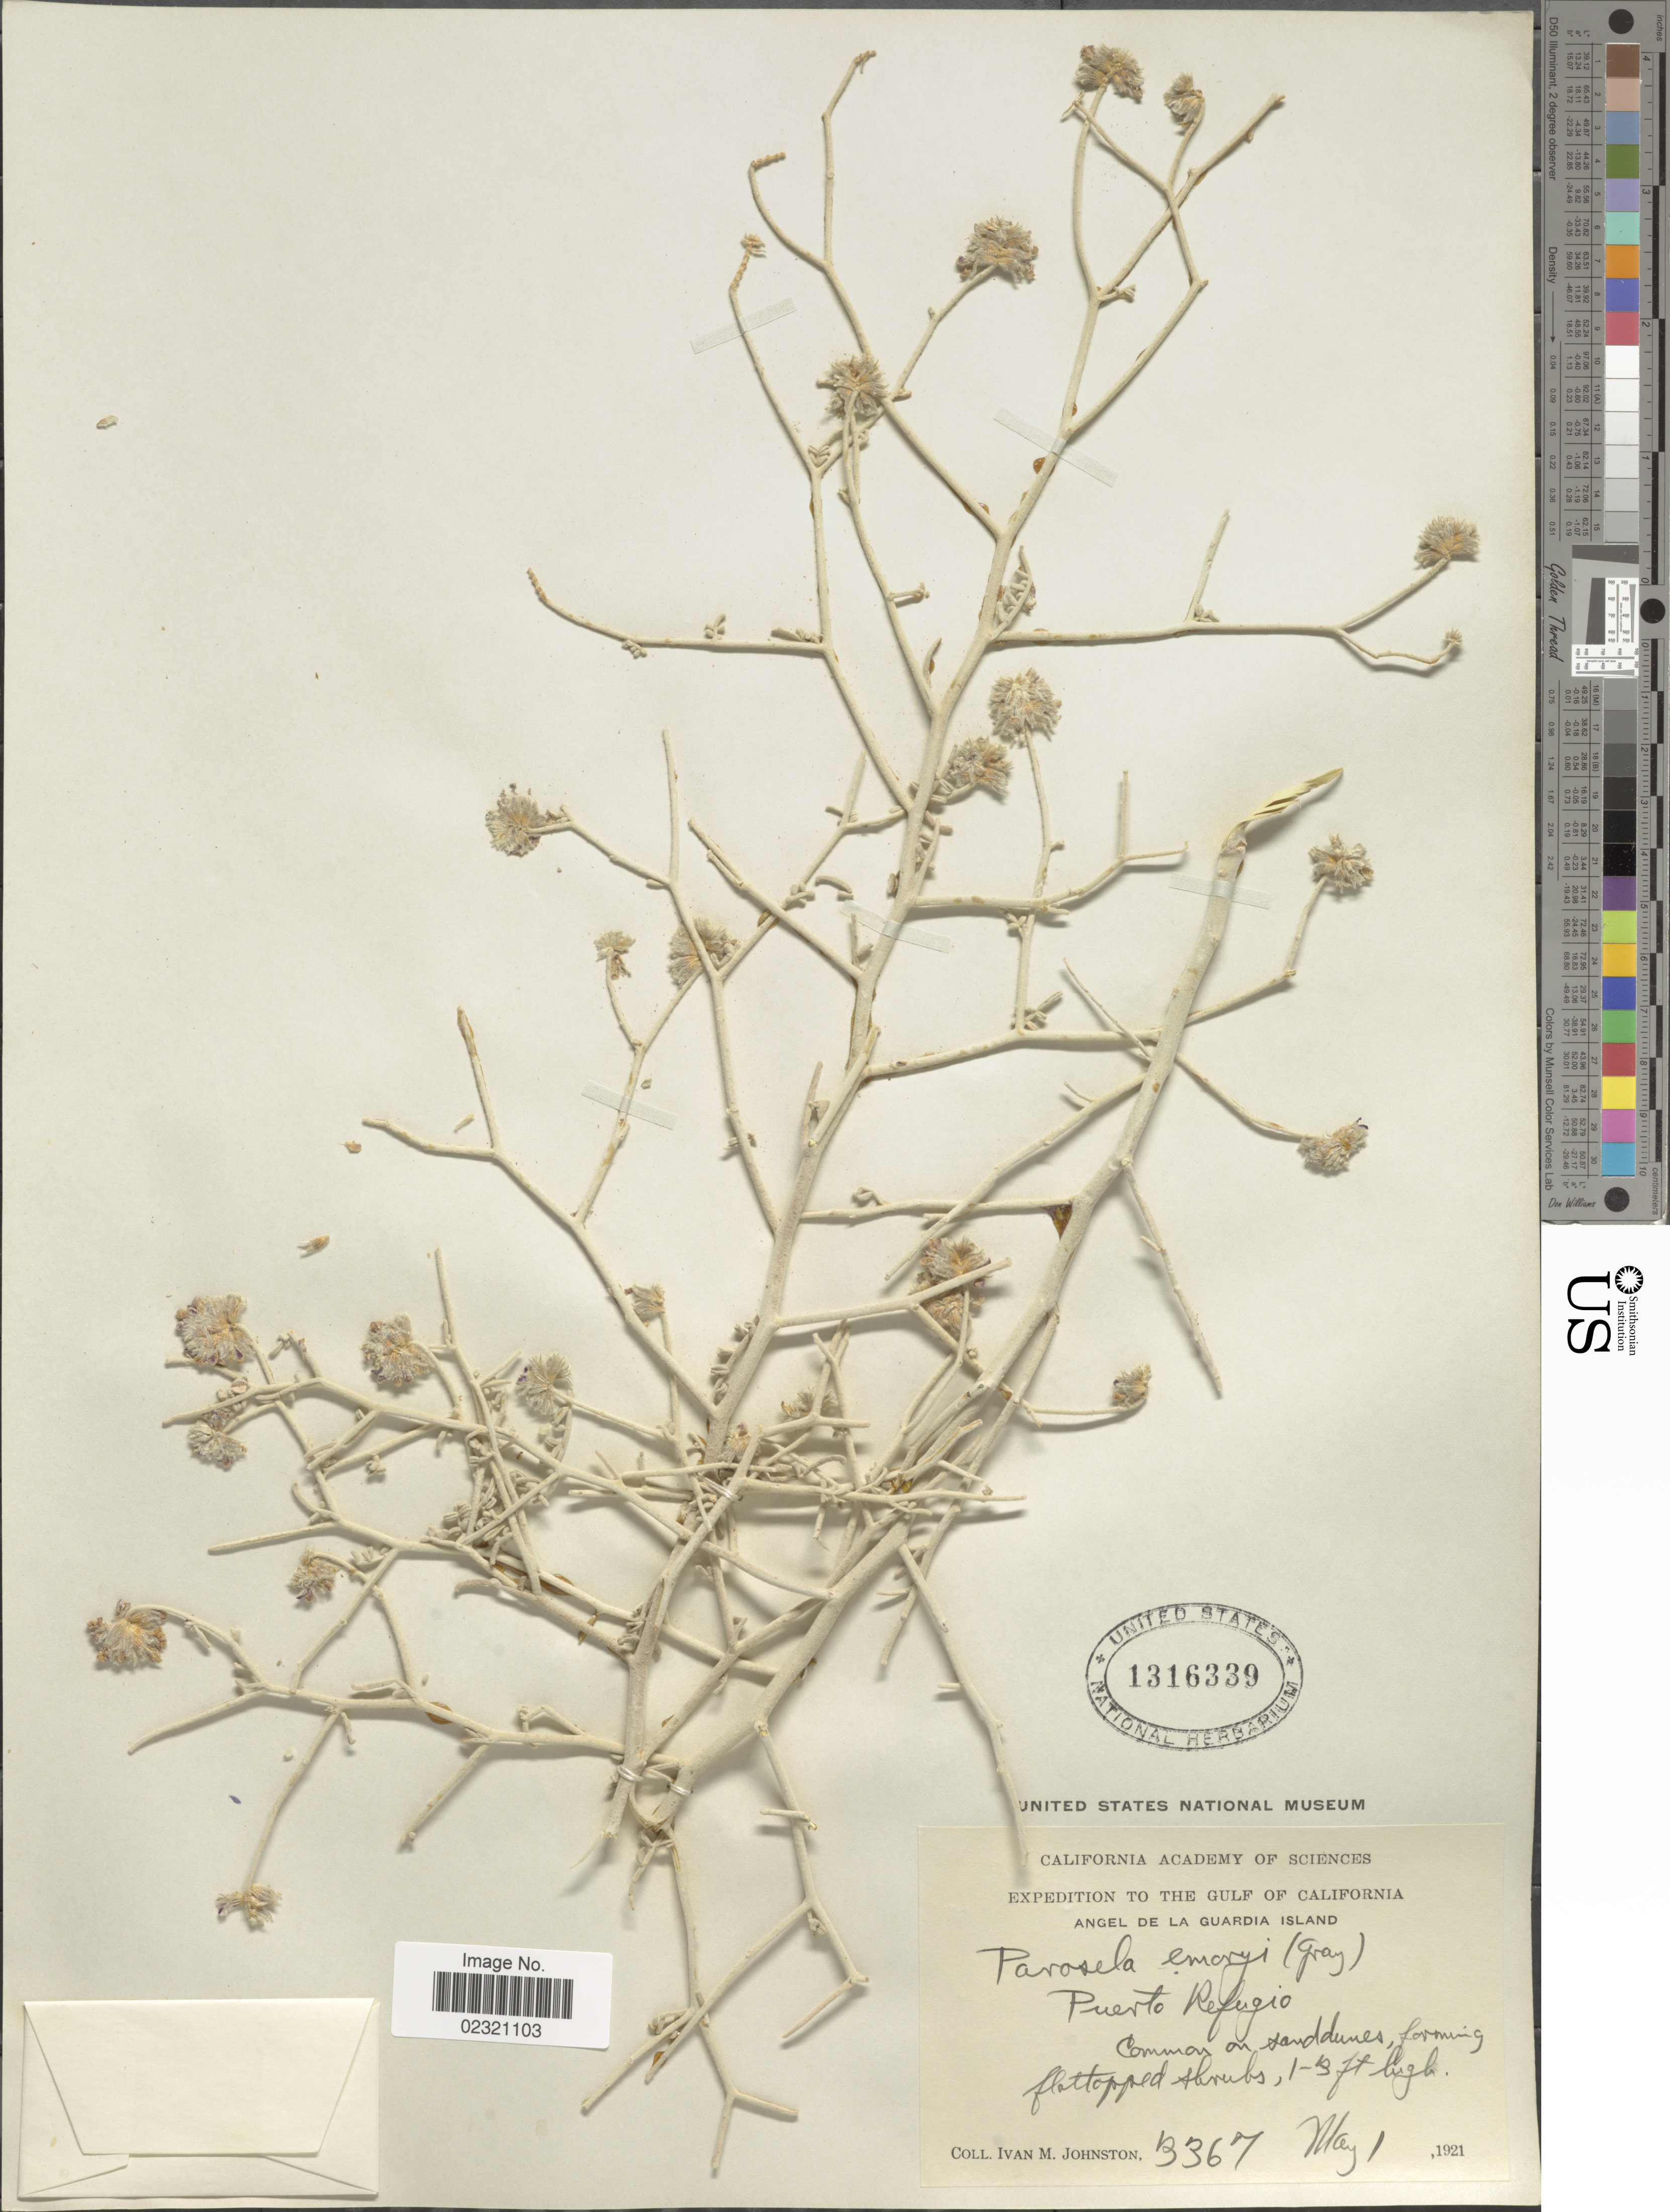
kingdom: Plantae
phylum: Tracheophyta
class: Magnoliopsida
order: Fabales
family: Fabaceae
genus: Psorothamnus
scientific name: Psorothamnus emoryi var. emoryi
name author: (A. Gray) Rydb.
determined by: Strong, M. T., (US), Smithsonian Institution - National Museum of Natural History (UNITED STATES)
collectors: I.M. Johnston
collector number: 3367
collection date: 1921-05-01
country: Mexico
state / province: Baja California Norte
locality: The Gulf of California, Angel de la Guardia Island, Puerto Refugio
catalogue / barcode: US 1316339